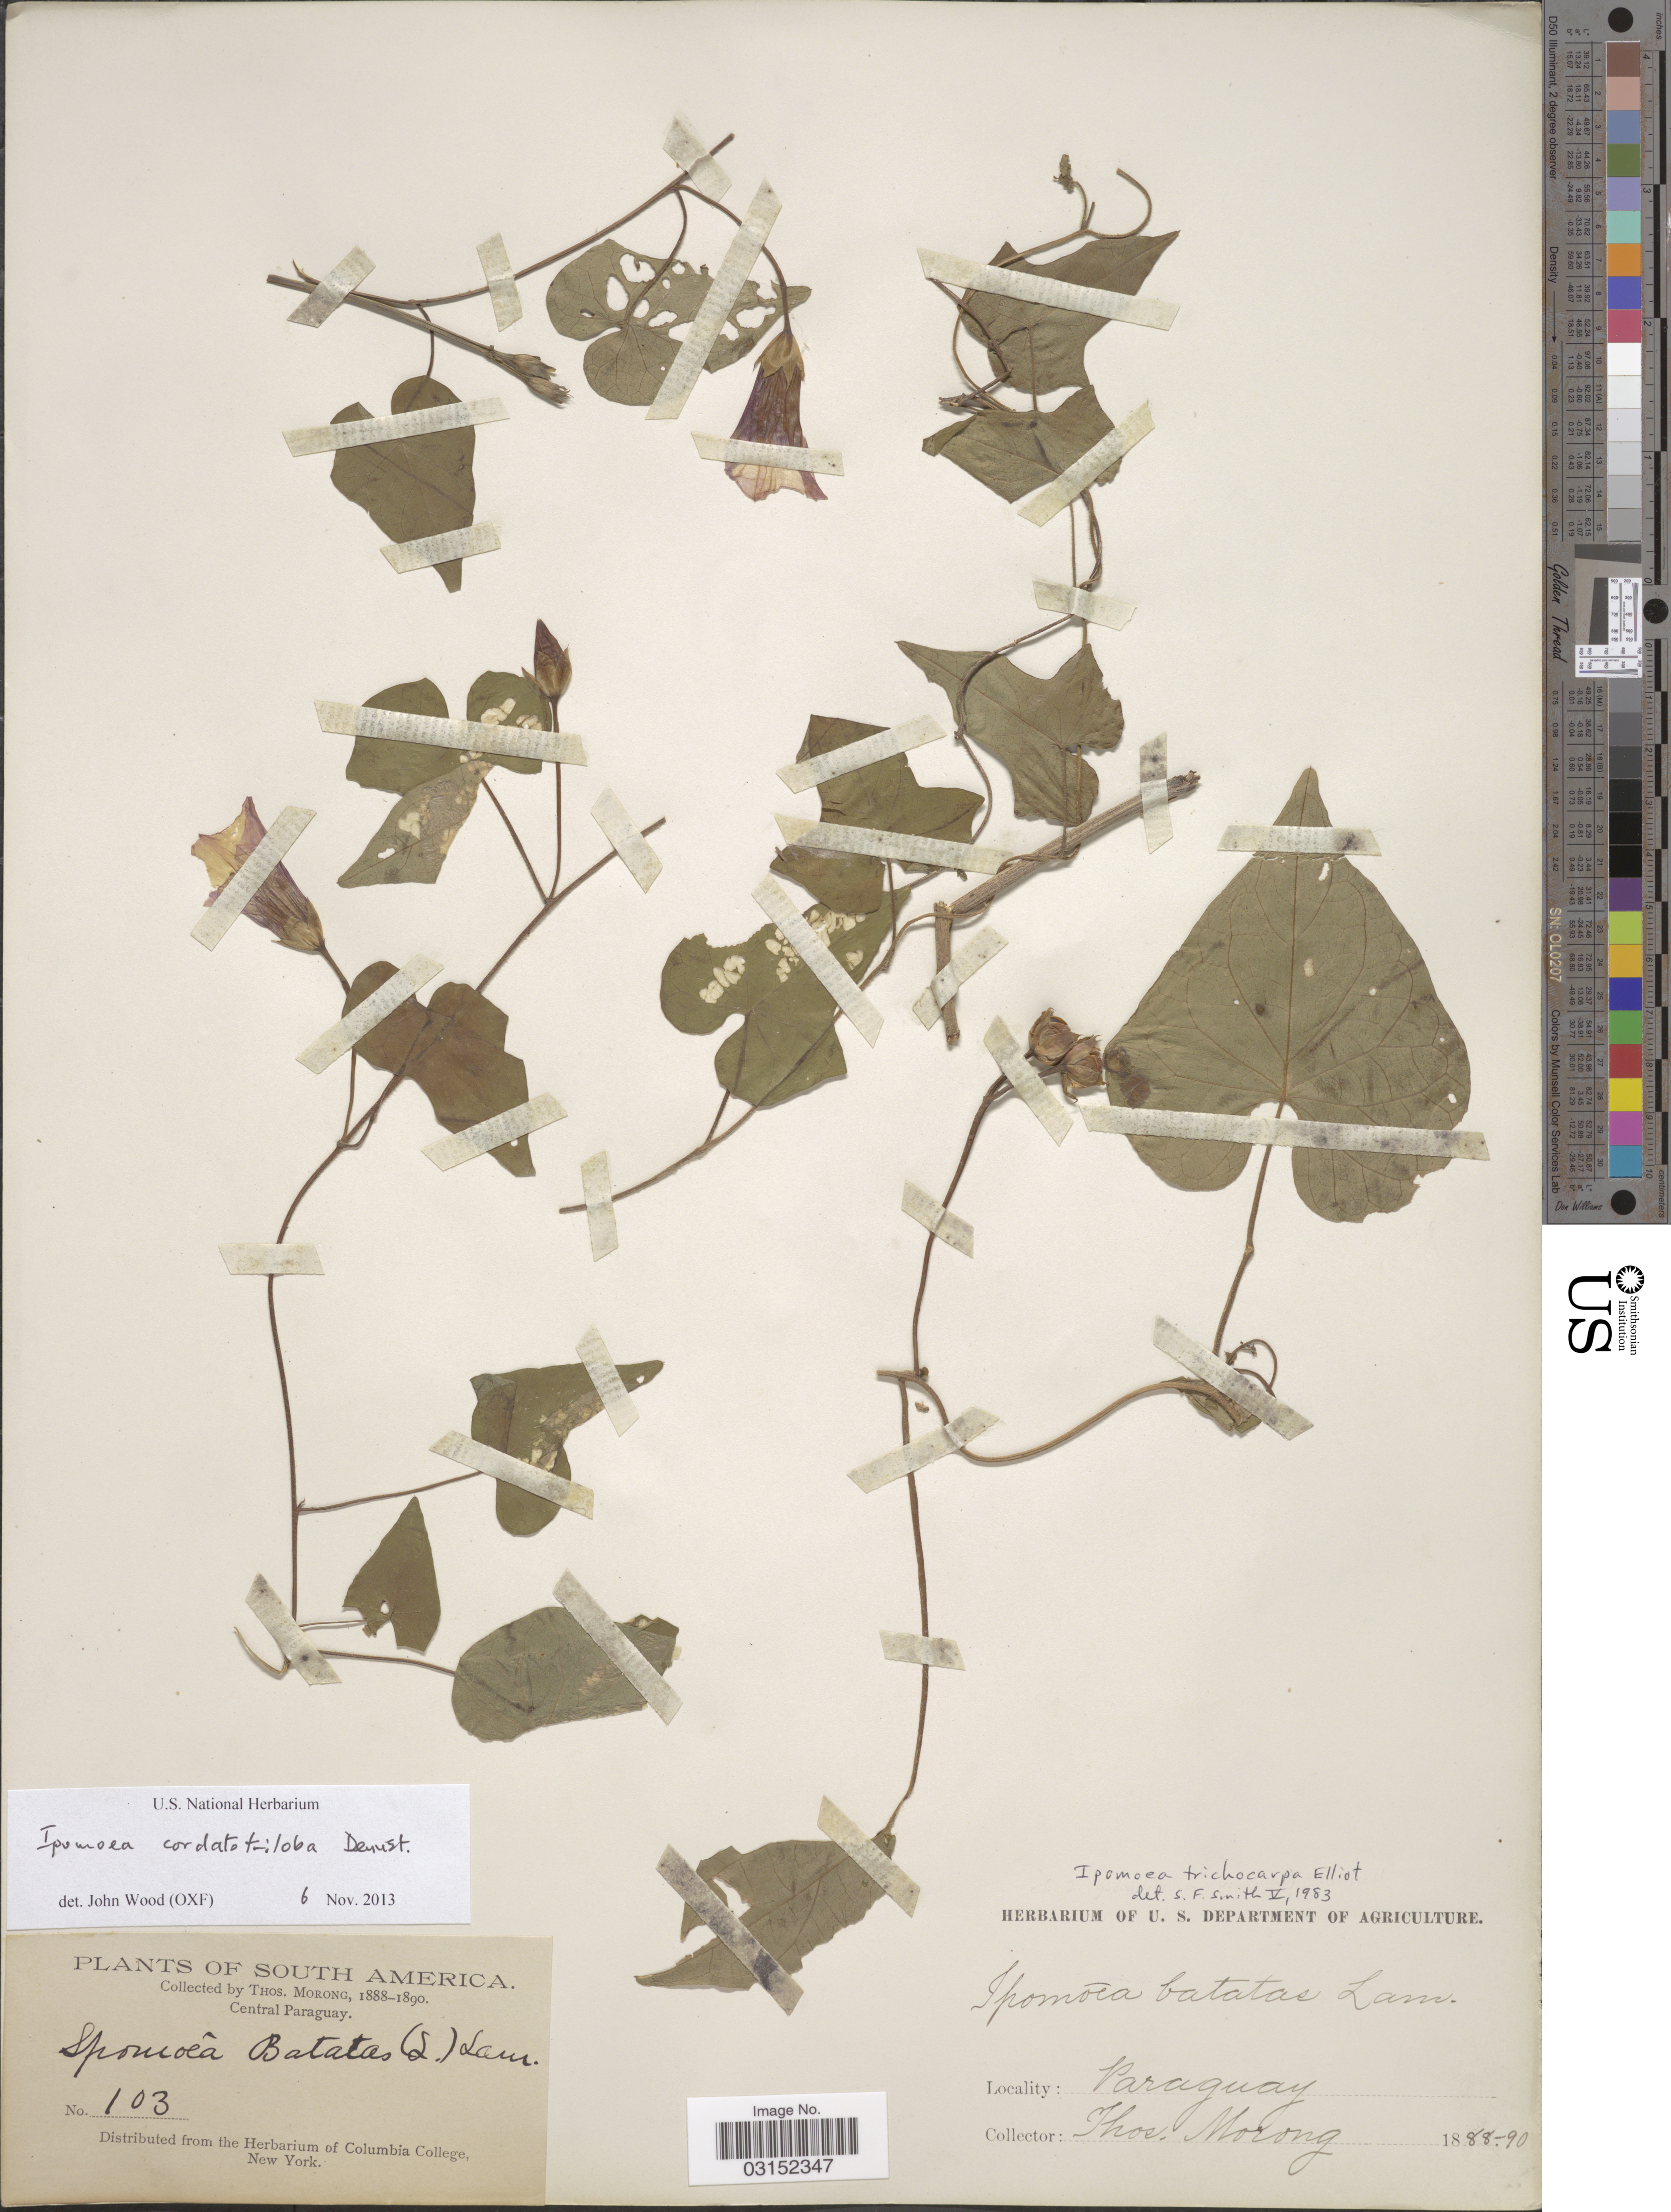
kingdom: Plantae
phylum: Tracheophyta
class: Magnoliopsida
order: Solanales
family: Convolvulaceae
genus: Ipomoea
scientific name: Ipomoea cordatotriloba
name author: Dennst.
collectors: ex herb. T. Morong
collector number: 103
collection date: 1888/1890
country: Paraguay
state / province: Central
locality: Central Paraguay.